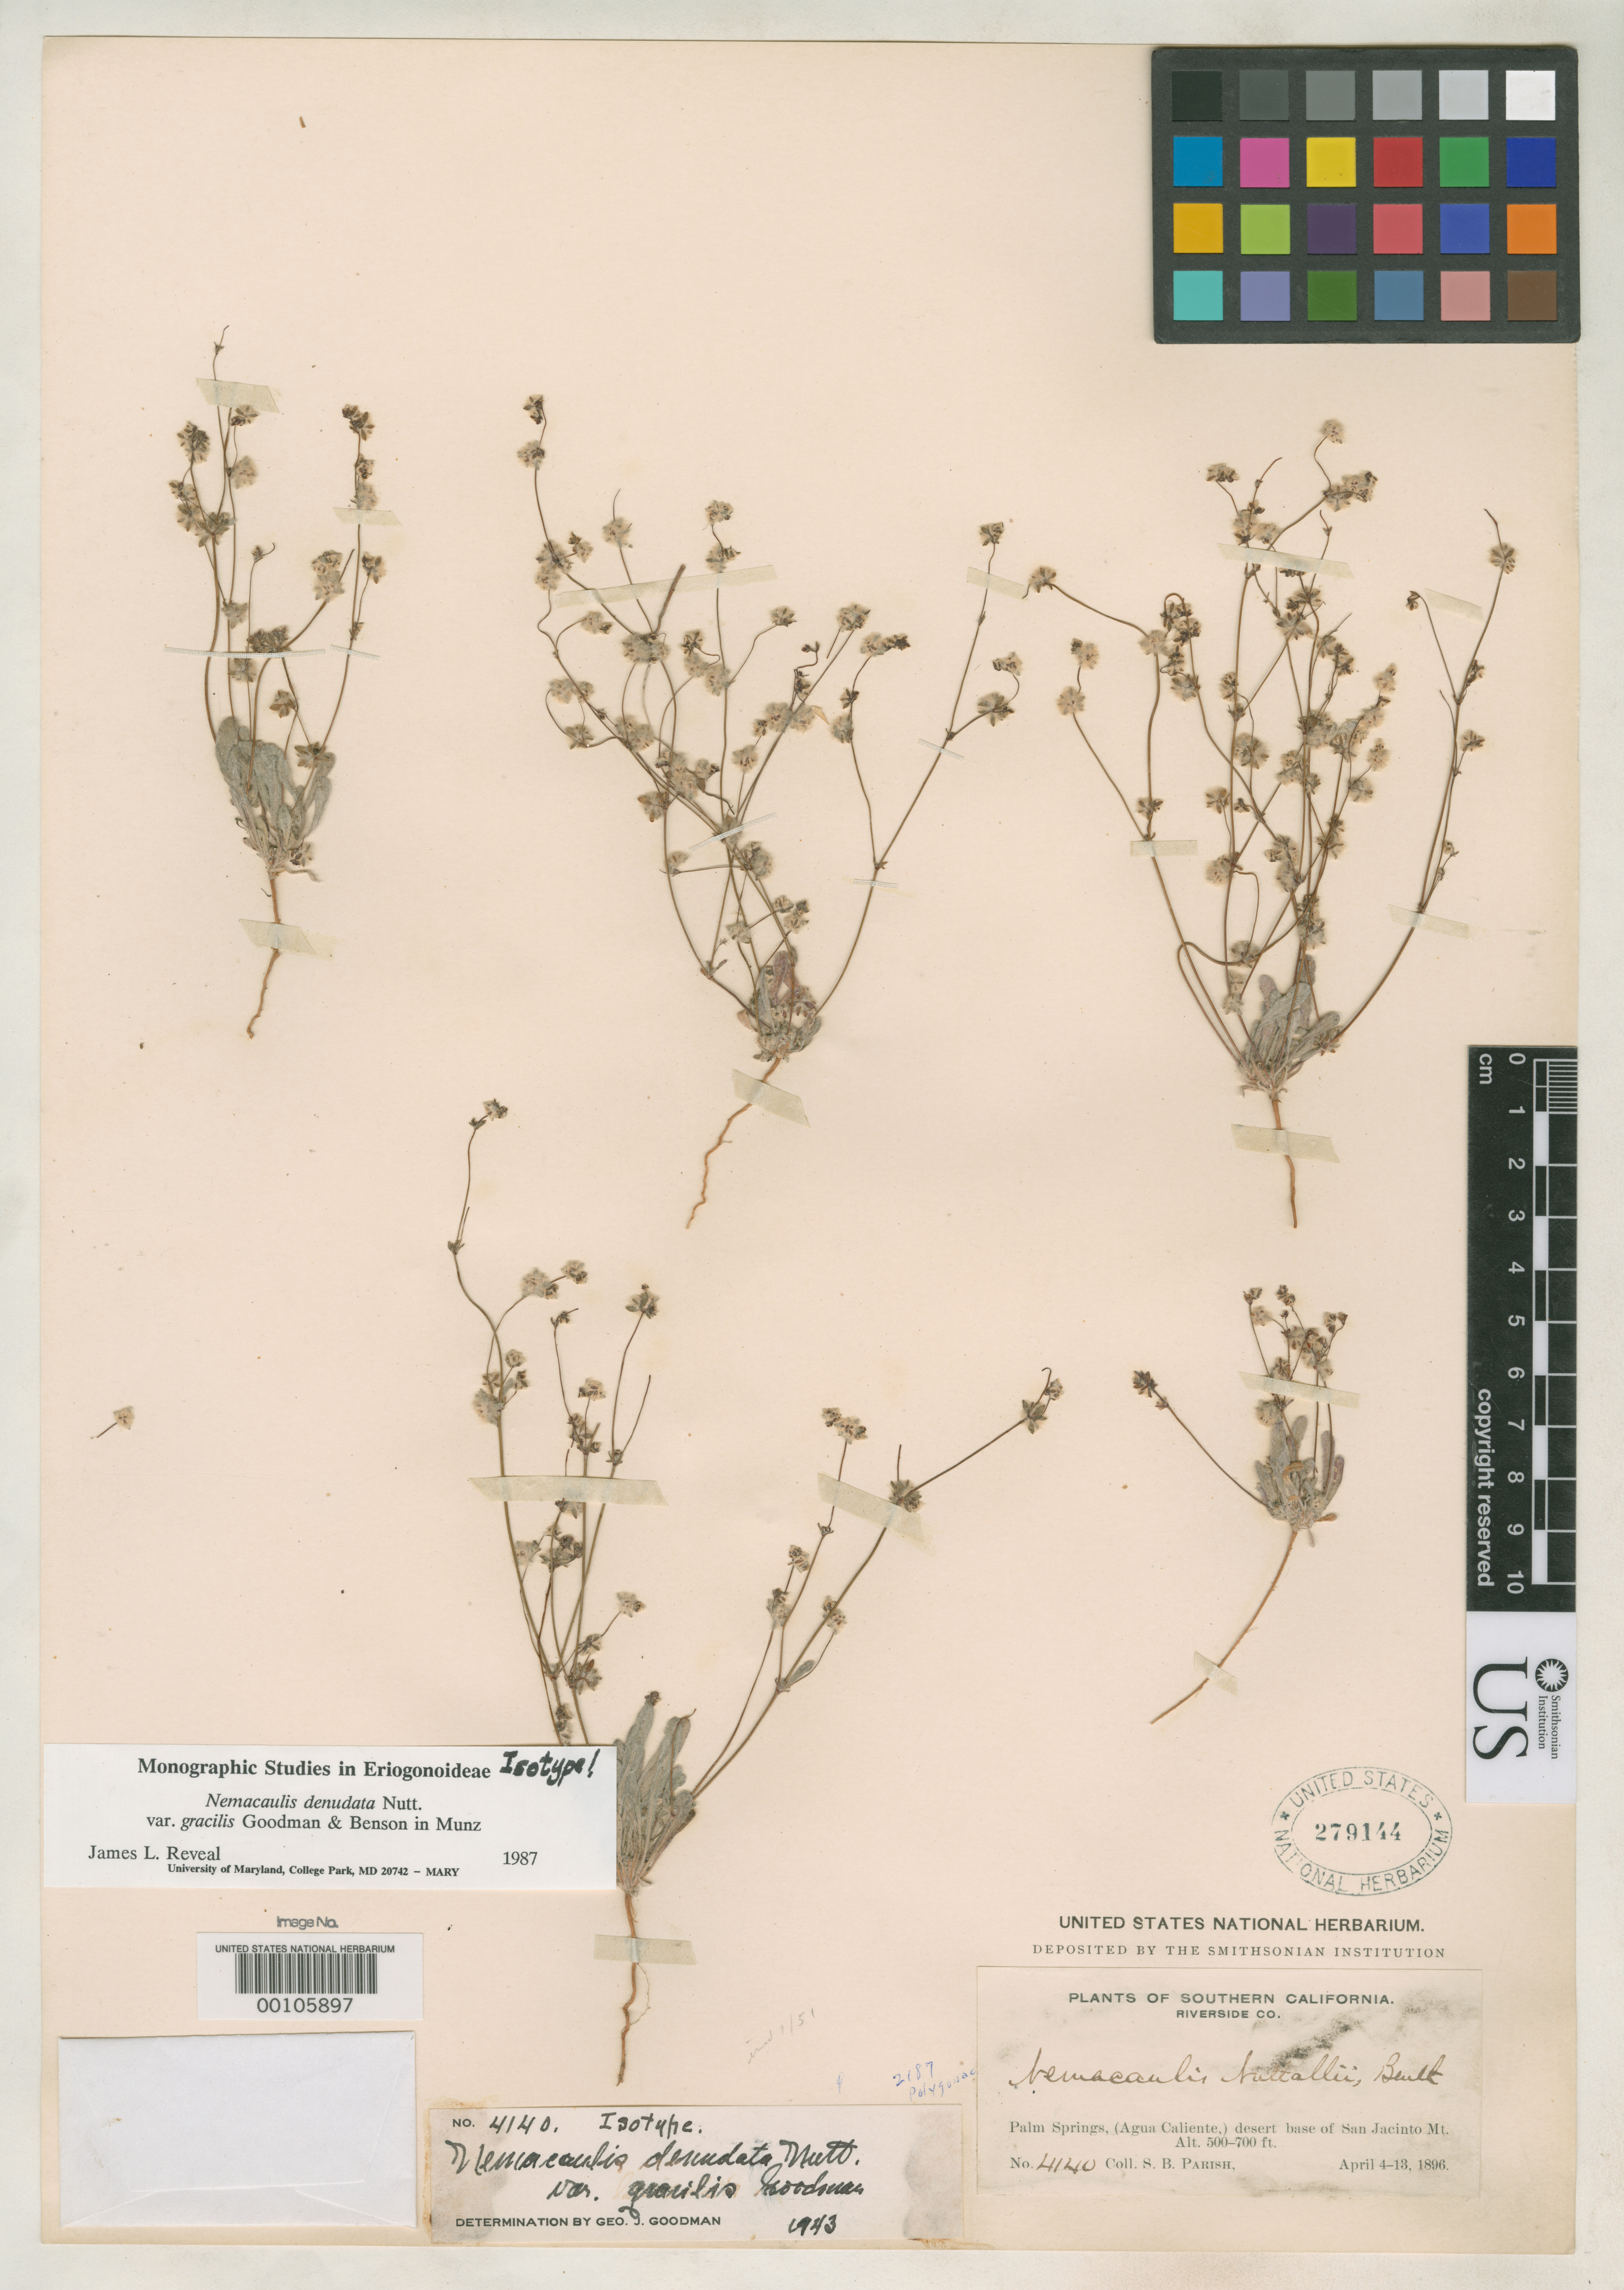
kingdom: Plantae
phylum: Tracheophyta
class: Magnoliopsida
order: Caryophyllales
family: Polygonaceae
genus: Nemacaulis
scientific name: Nemacaulis denudata var. gracilis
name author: Goodman & L.D. Benson in Munz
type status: Isotype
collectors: S. B. Parish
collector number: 4140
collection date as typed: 04 Apr 1896 to 13 Apr 1896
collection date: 1896-04-04/1896-04-13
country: United States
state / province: California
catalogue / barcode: US 279144